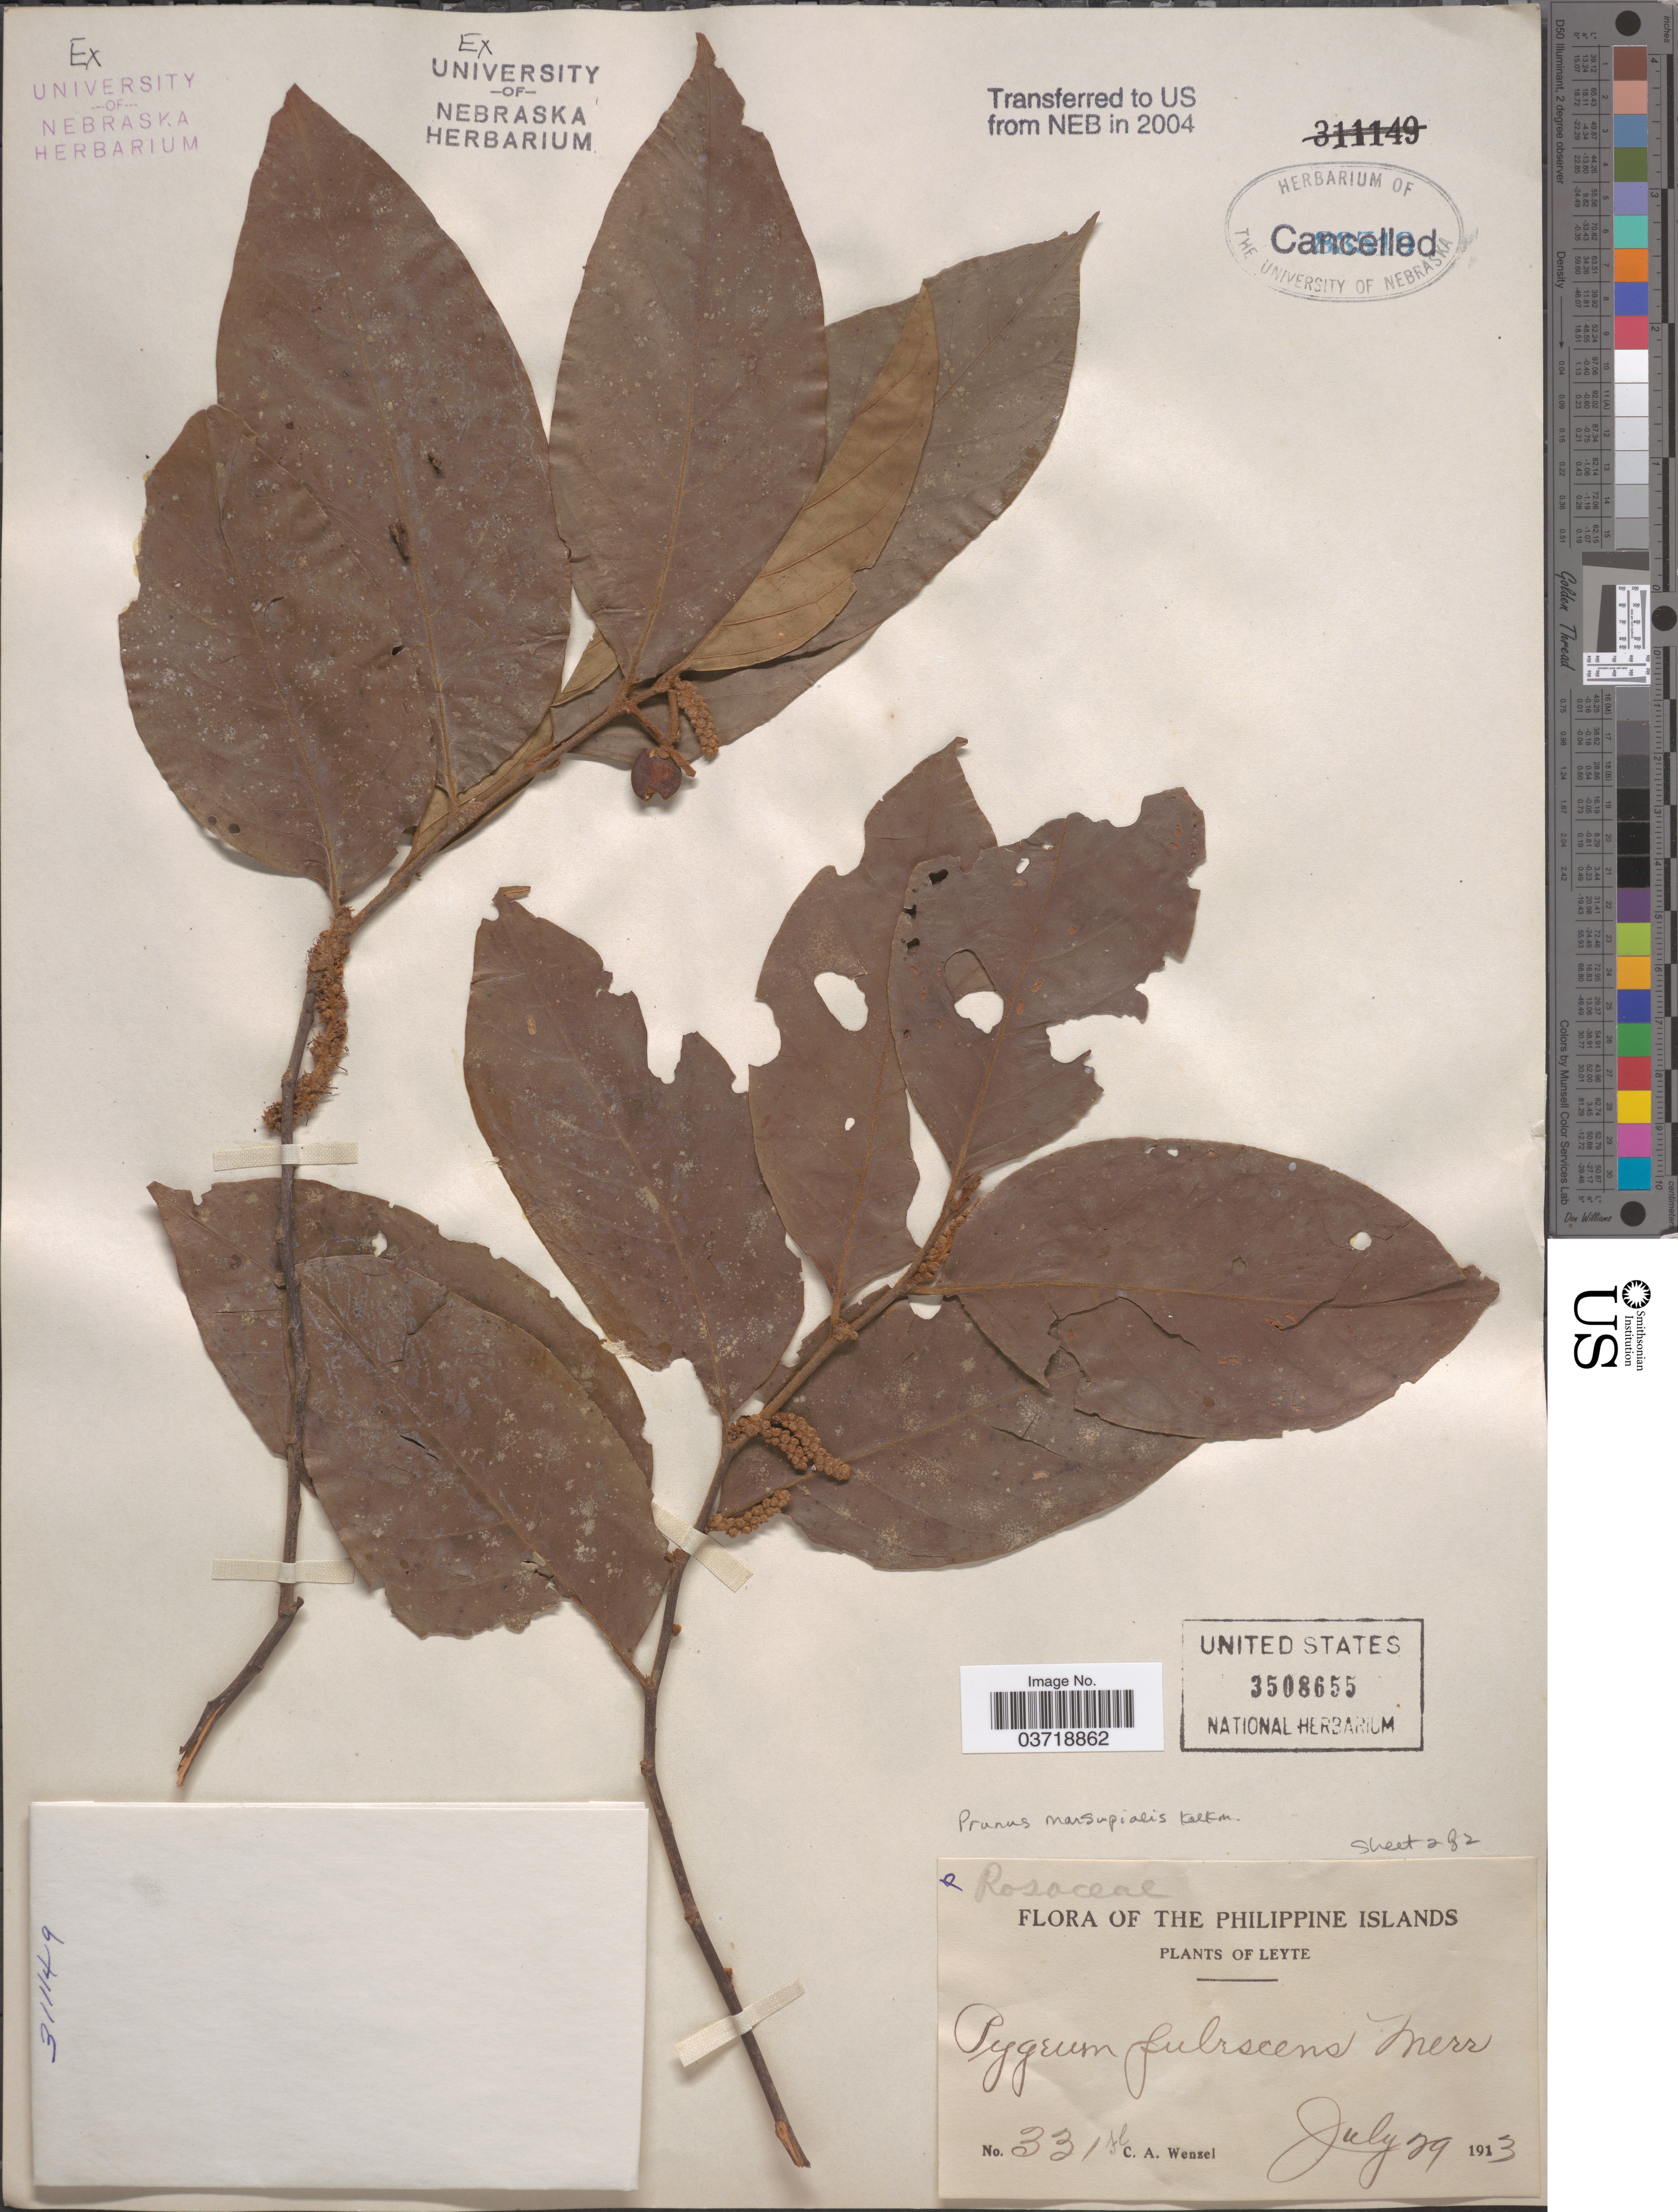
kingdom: Plantae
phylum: Tracheophyta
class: Magnoliopsida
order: Rosales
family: Rosaceae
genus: Prunus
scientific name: Prunus marsupialis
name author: Kalkman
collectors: C. Wenzel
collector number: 331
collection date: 1913-07-29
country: Philippines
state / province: Eastern Visayas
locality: Leyte.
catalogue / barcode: US 3508655